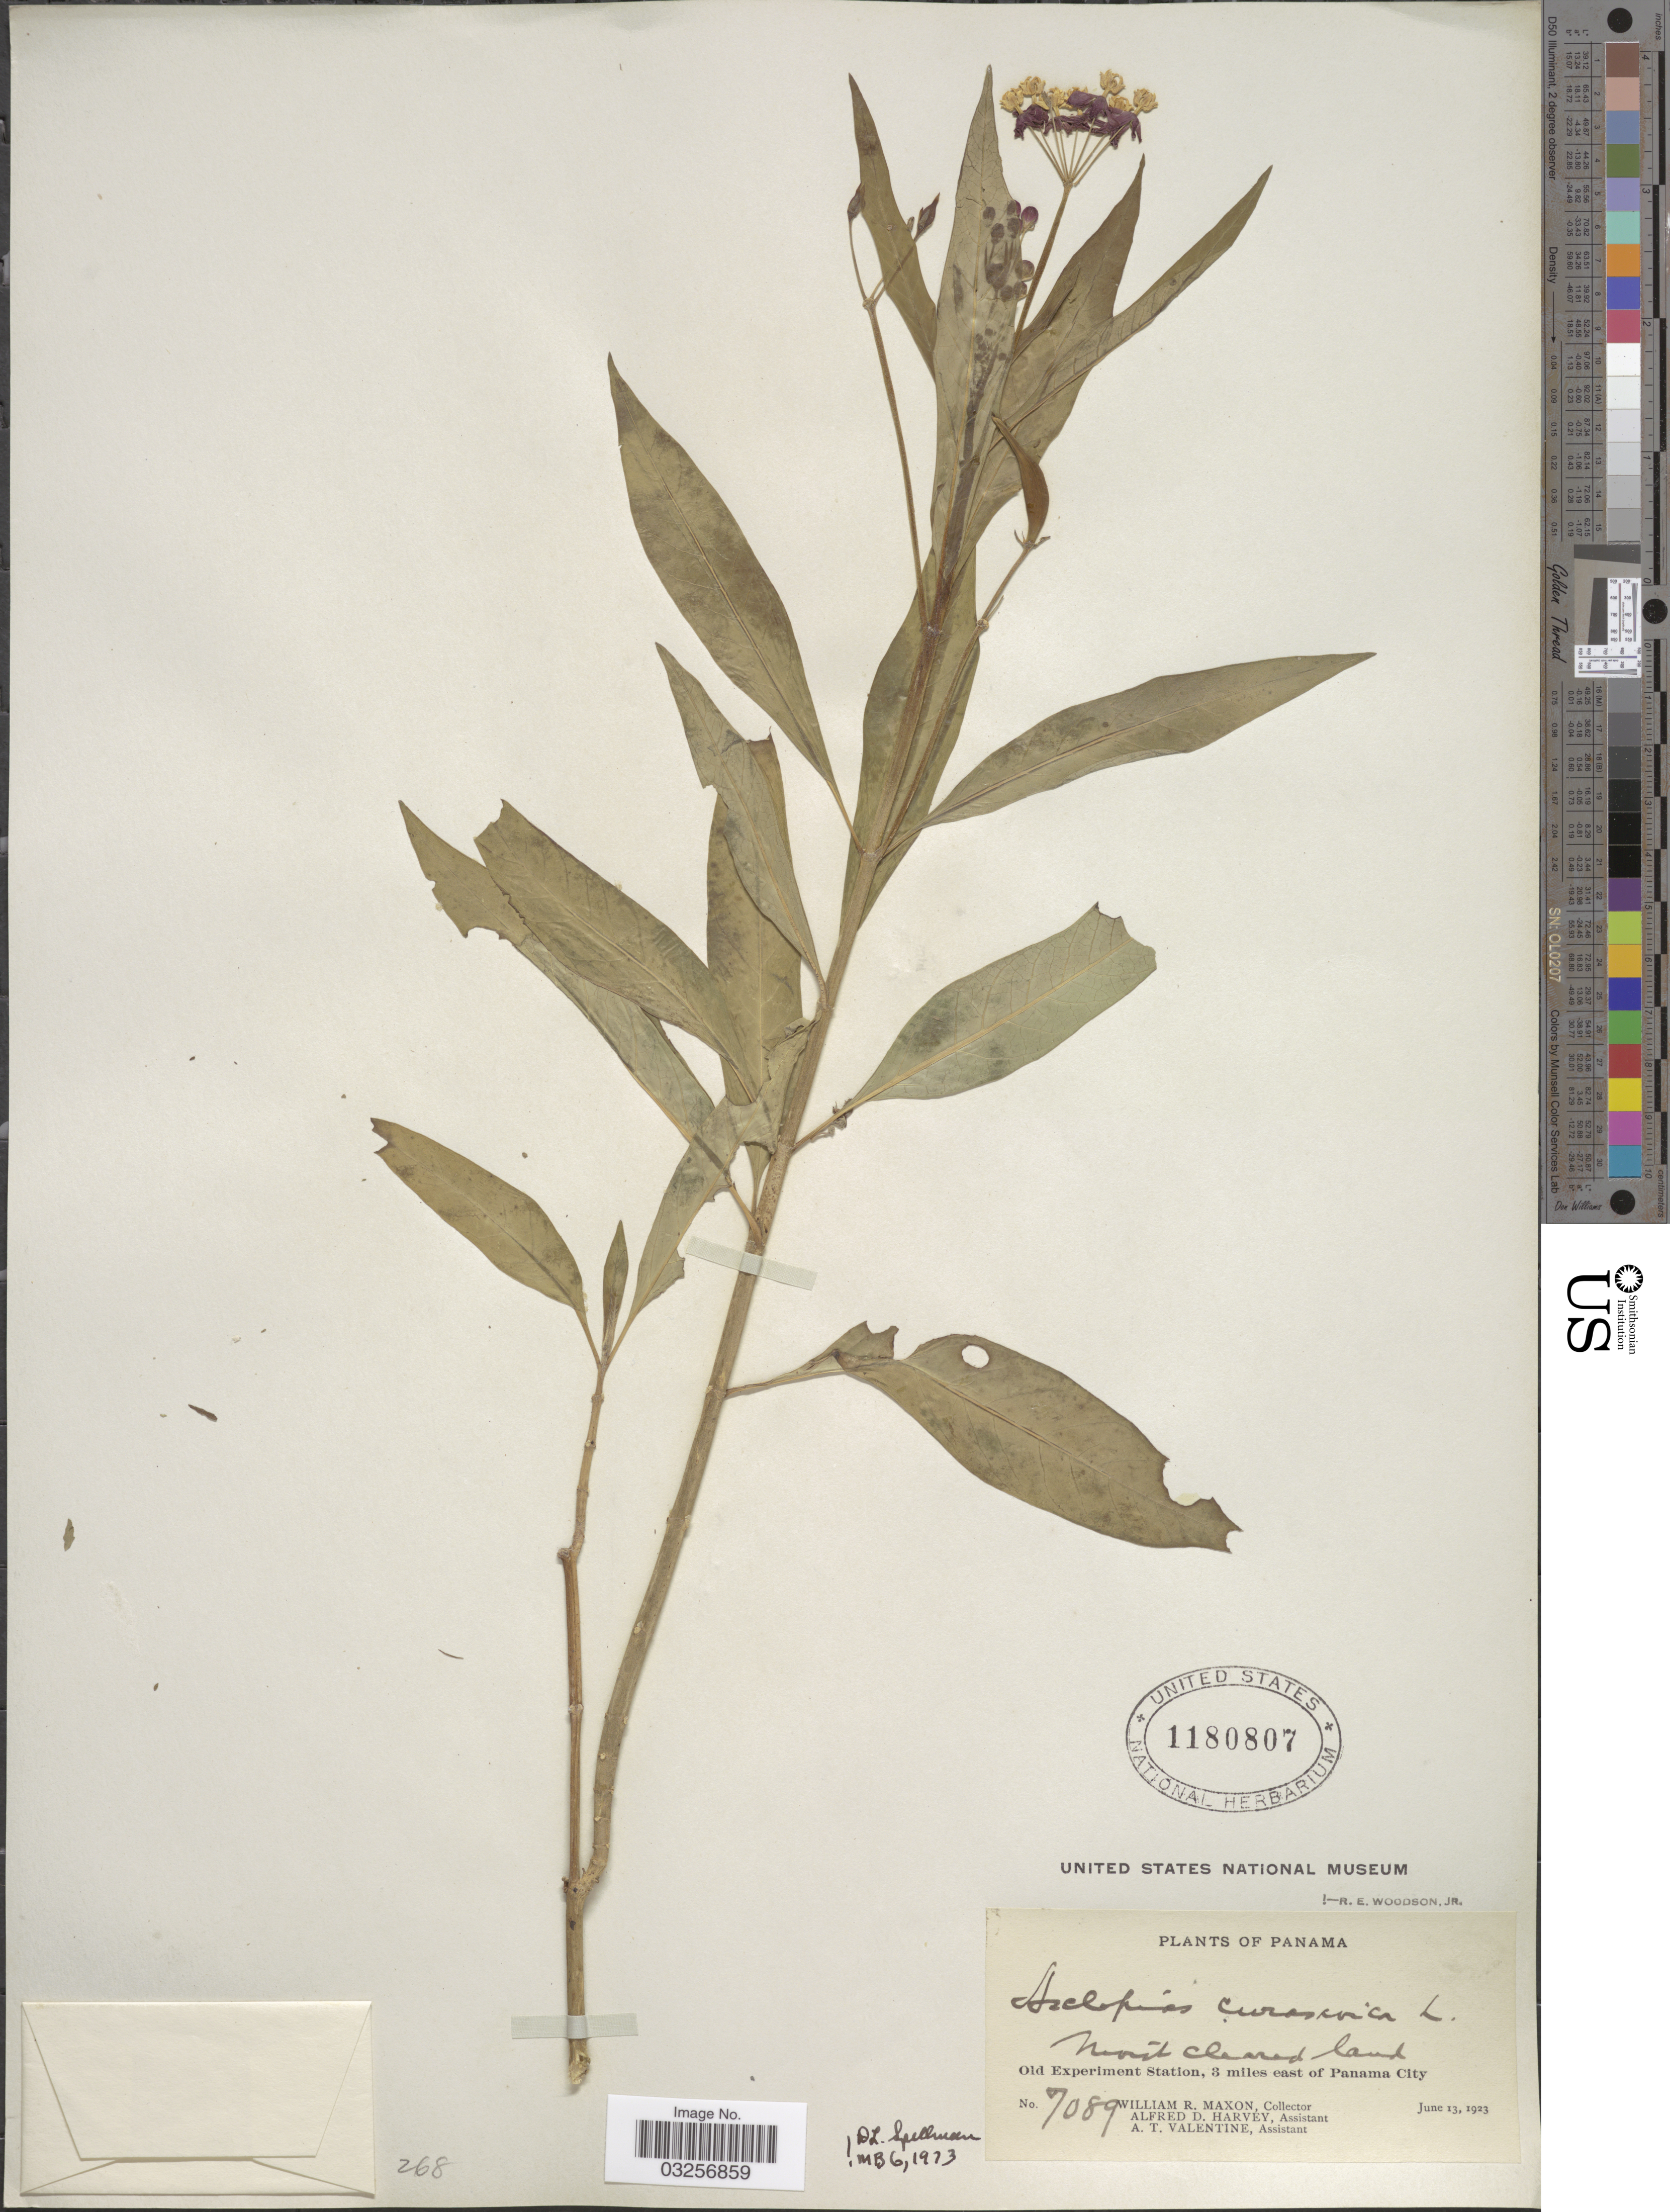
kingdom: Plantae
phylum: Tracheophyta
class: Magnoliopsida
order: Gentianales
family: Apocynaceae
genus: Asclepias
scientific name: Asclepias curassavica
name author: L.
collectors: W. R. Maxon, A. D. Harvey & A. Valentine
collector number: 7089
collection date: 1923-06-13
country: Panama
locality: Old Experiment Station, 3 miles east of Panama City.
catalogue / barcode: US 1180807